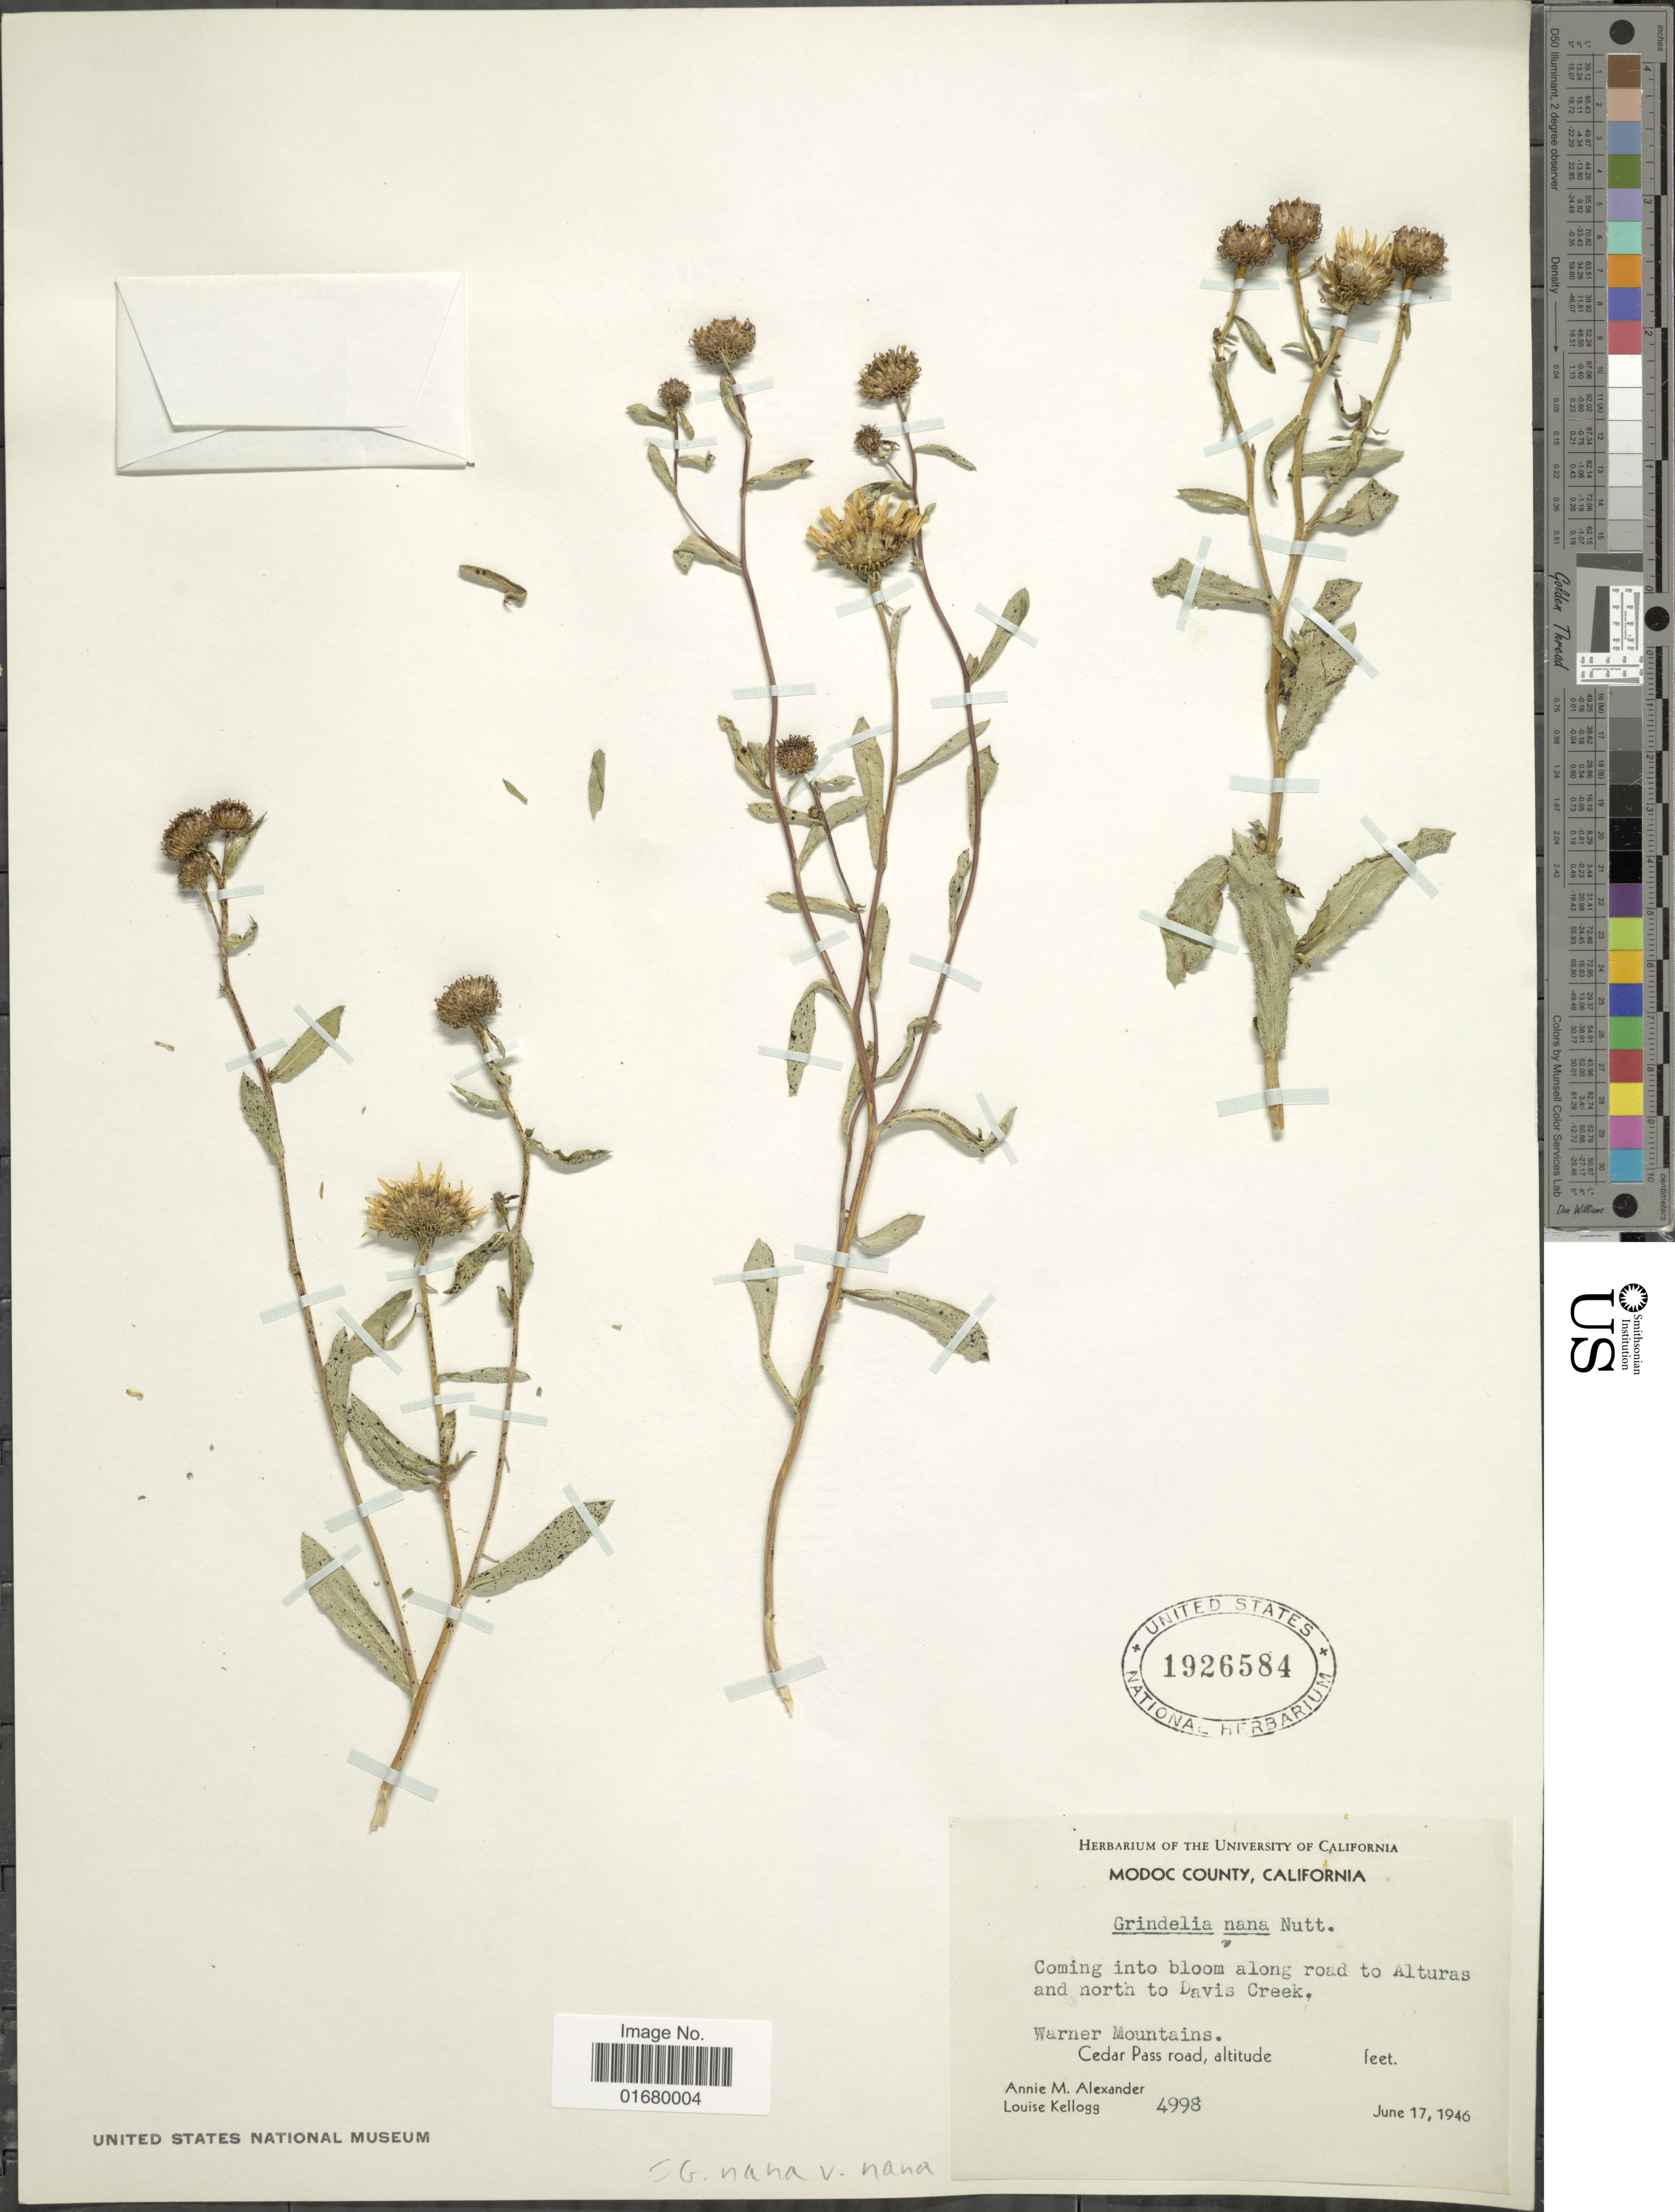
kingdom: Plantae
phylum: Tracheophyta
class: Magnoliopsida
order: Asterales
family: Asteraceae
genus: Grindelia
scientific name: Grindelia nana var. nana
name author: Nutt.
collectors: A. M. Alexander & L. Kellogg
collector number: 4998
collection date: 1946-06-17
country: United States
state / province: California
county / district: Modoc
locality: Modoc County, along road to Alturas and north to Davis Creek, Warner Mountains, Cedar Pass road.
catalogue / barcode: US 1926584